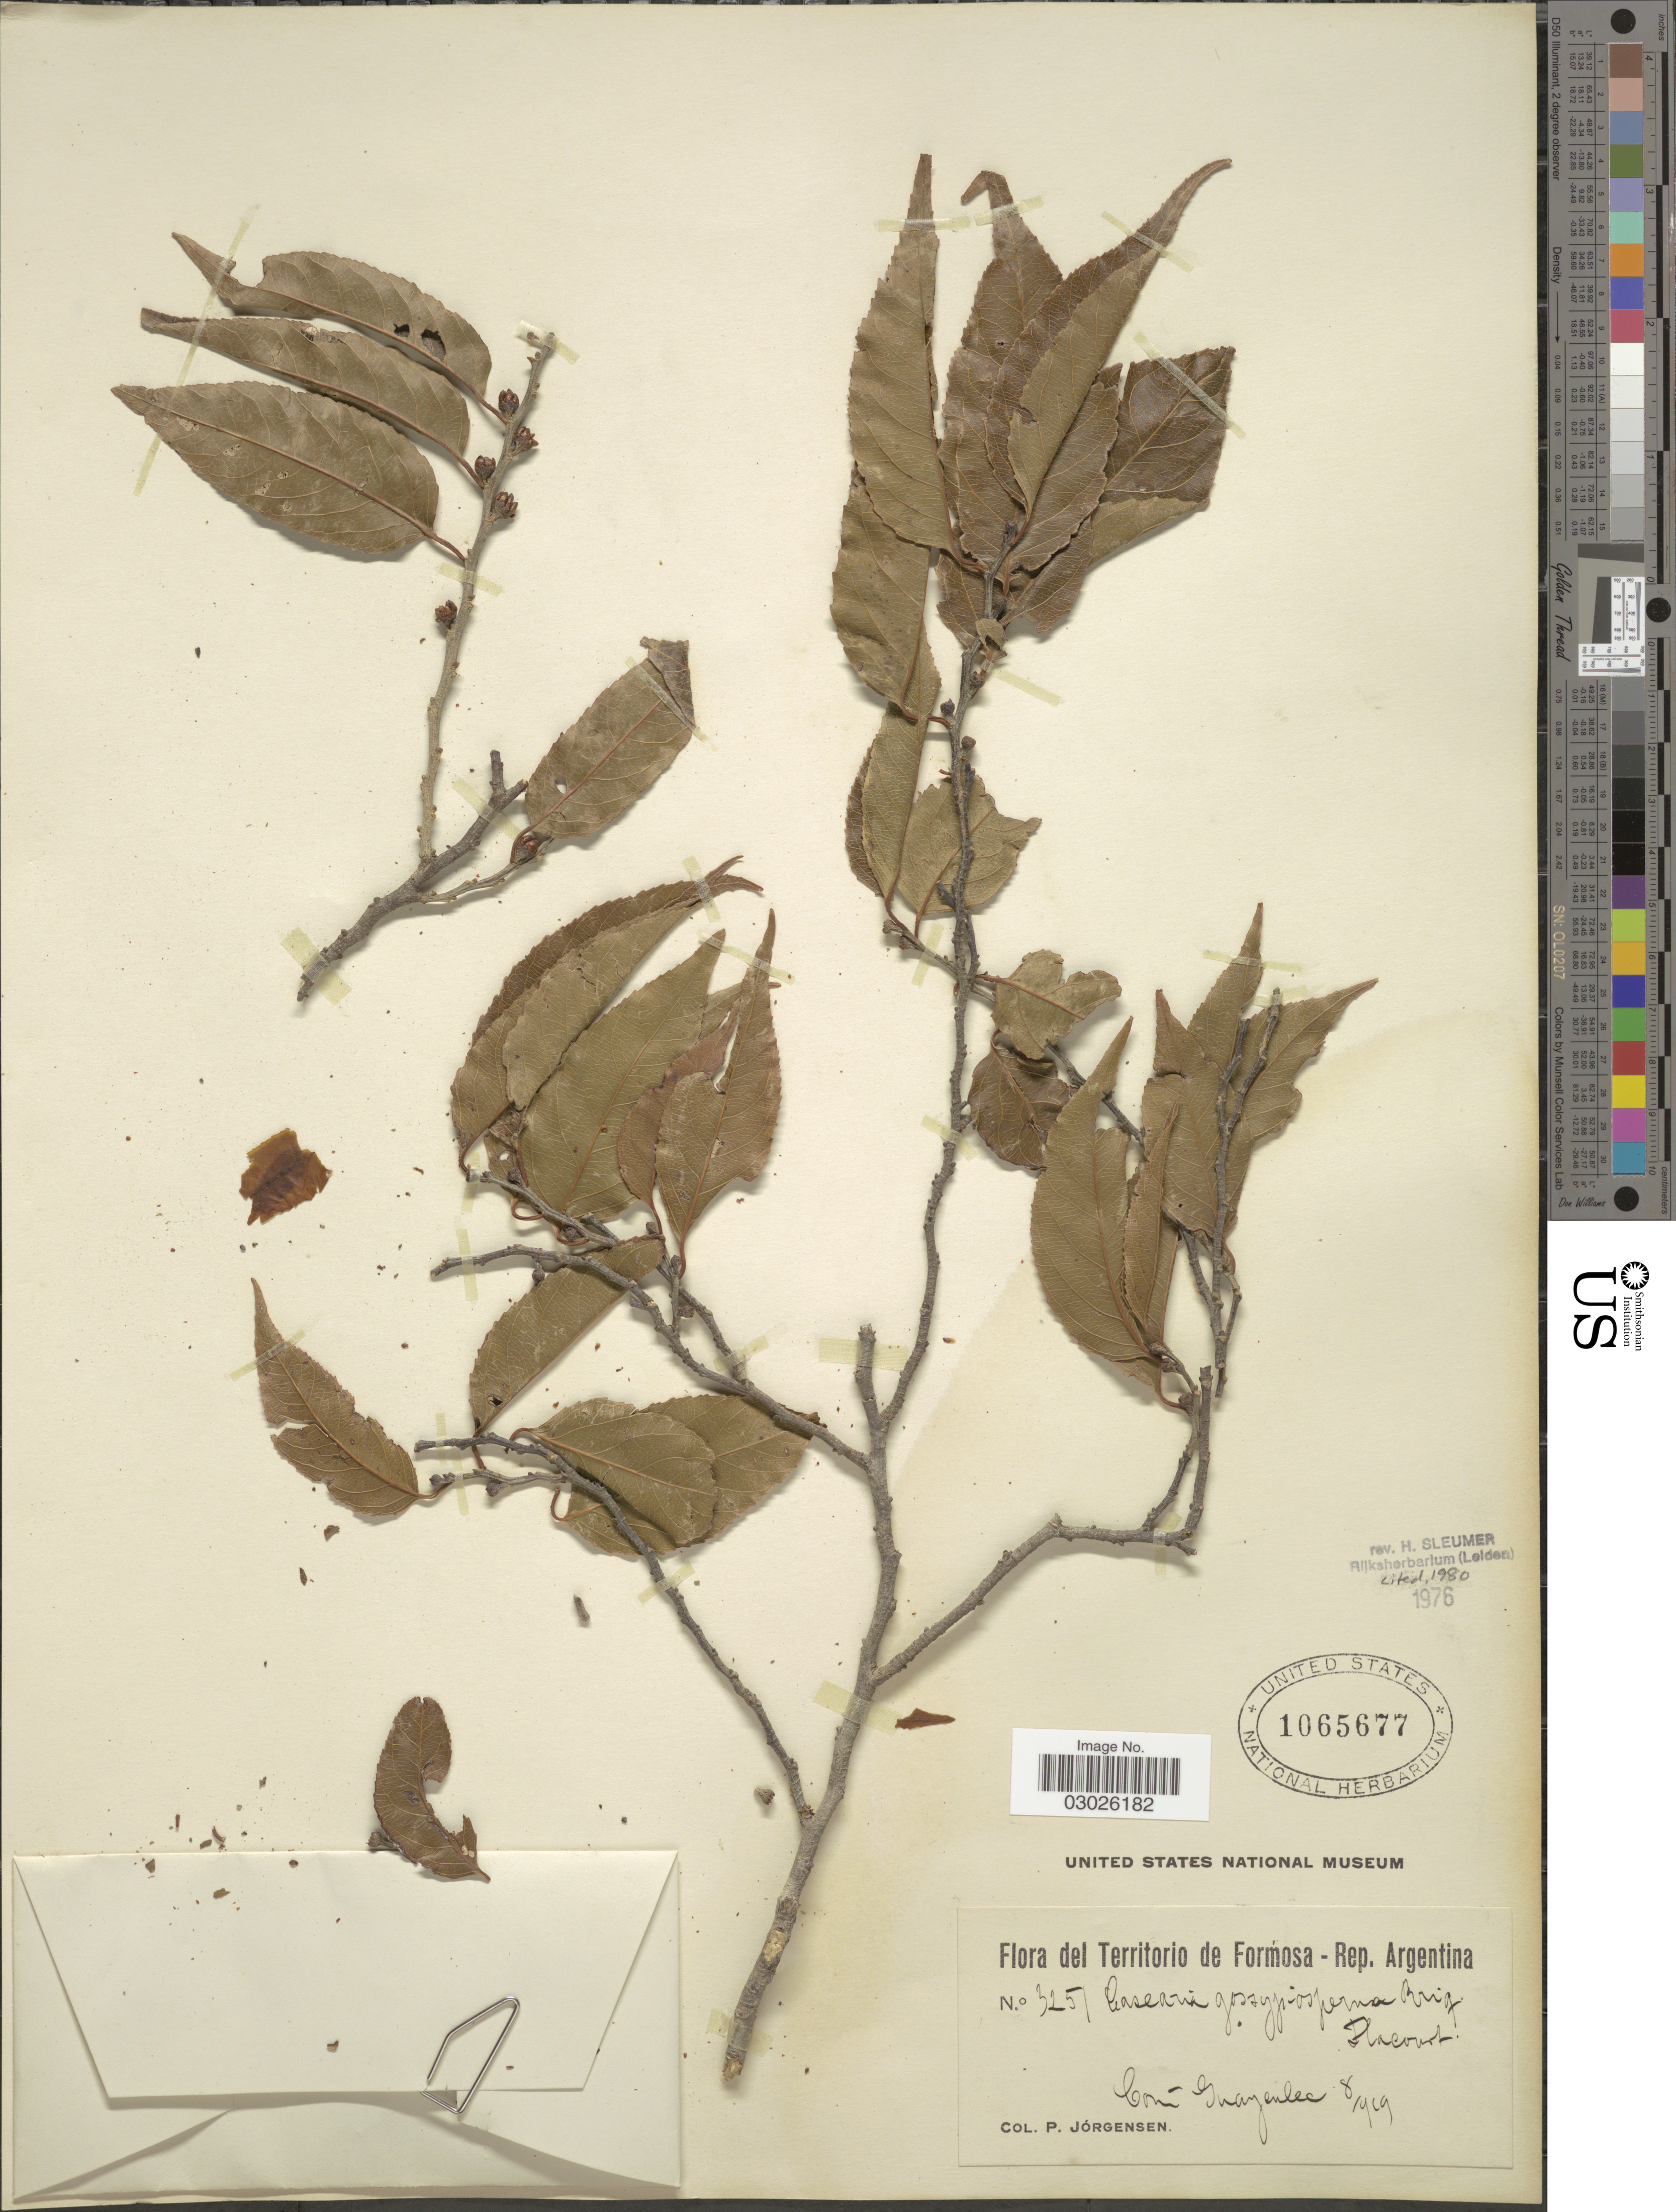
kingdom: Plantae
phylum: Tracheophyta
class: Magnoliopsida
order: Malpighiales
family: Salicaceae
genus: Casearia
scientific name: Casearia gossypiosperma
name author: Briq.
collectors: P. Jörgensen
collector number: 3251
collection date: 1919-08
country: Argentina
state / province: Formosa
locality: Territorio de Formosa - Rep. Argentina, Común Guaycolec.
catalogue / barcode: US 1065677